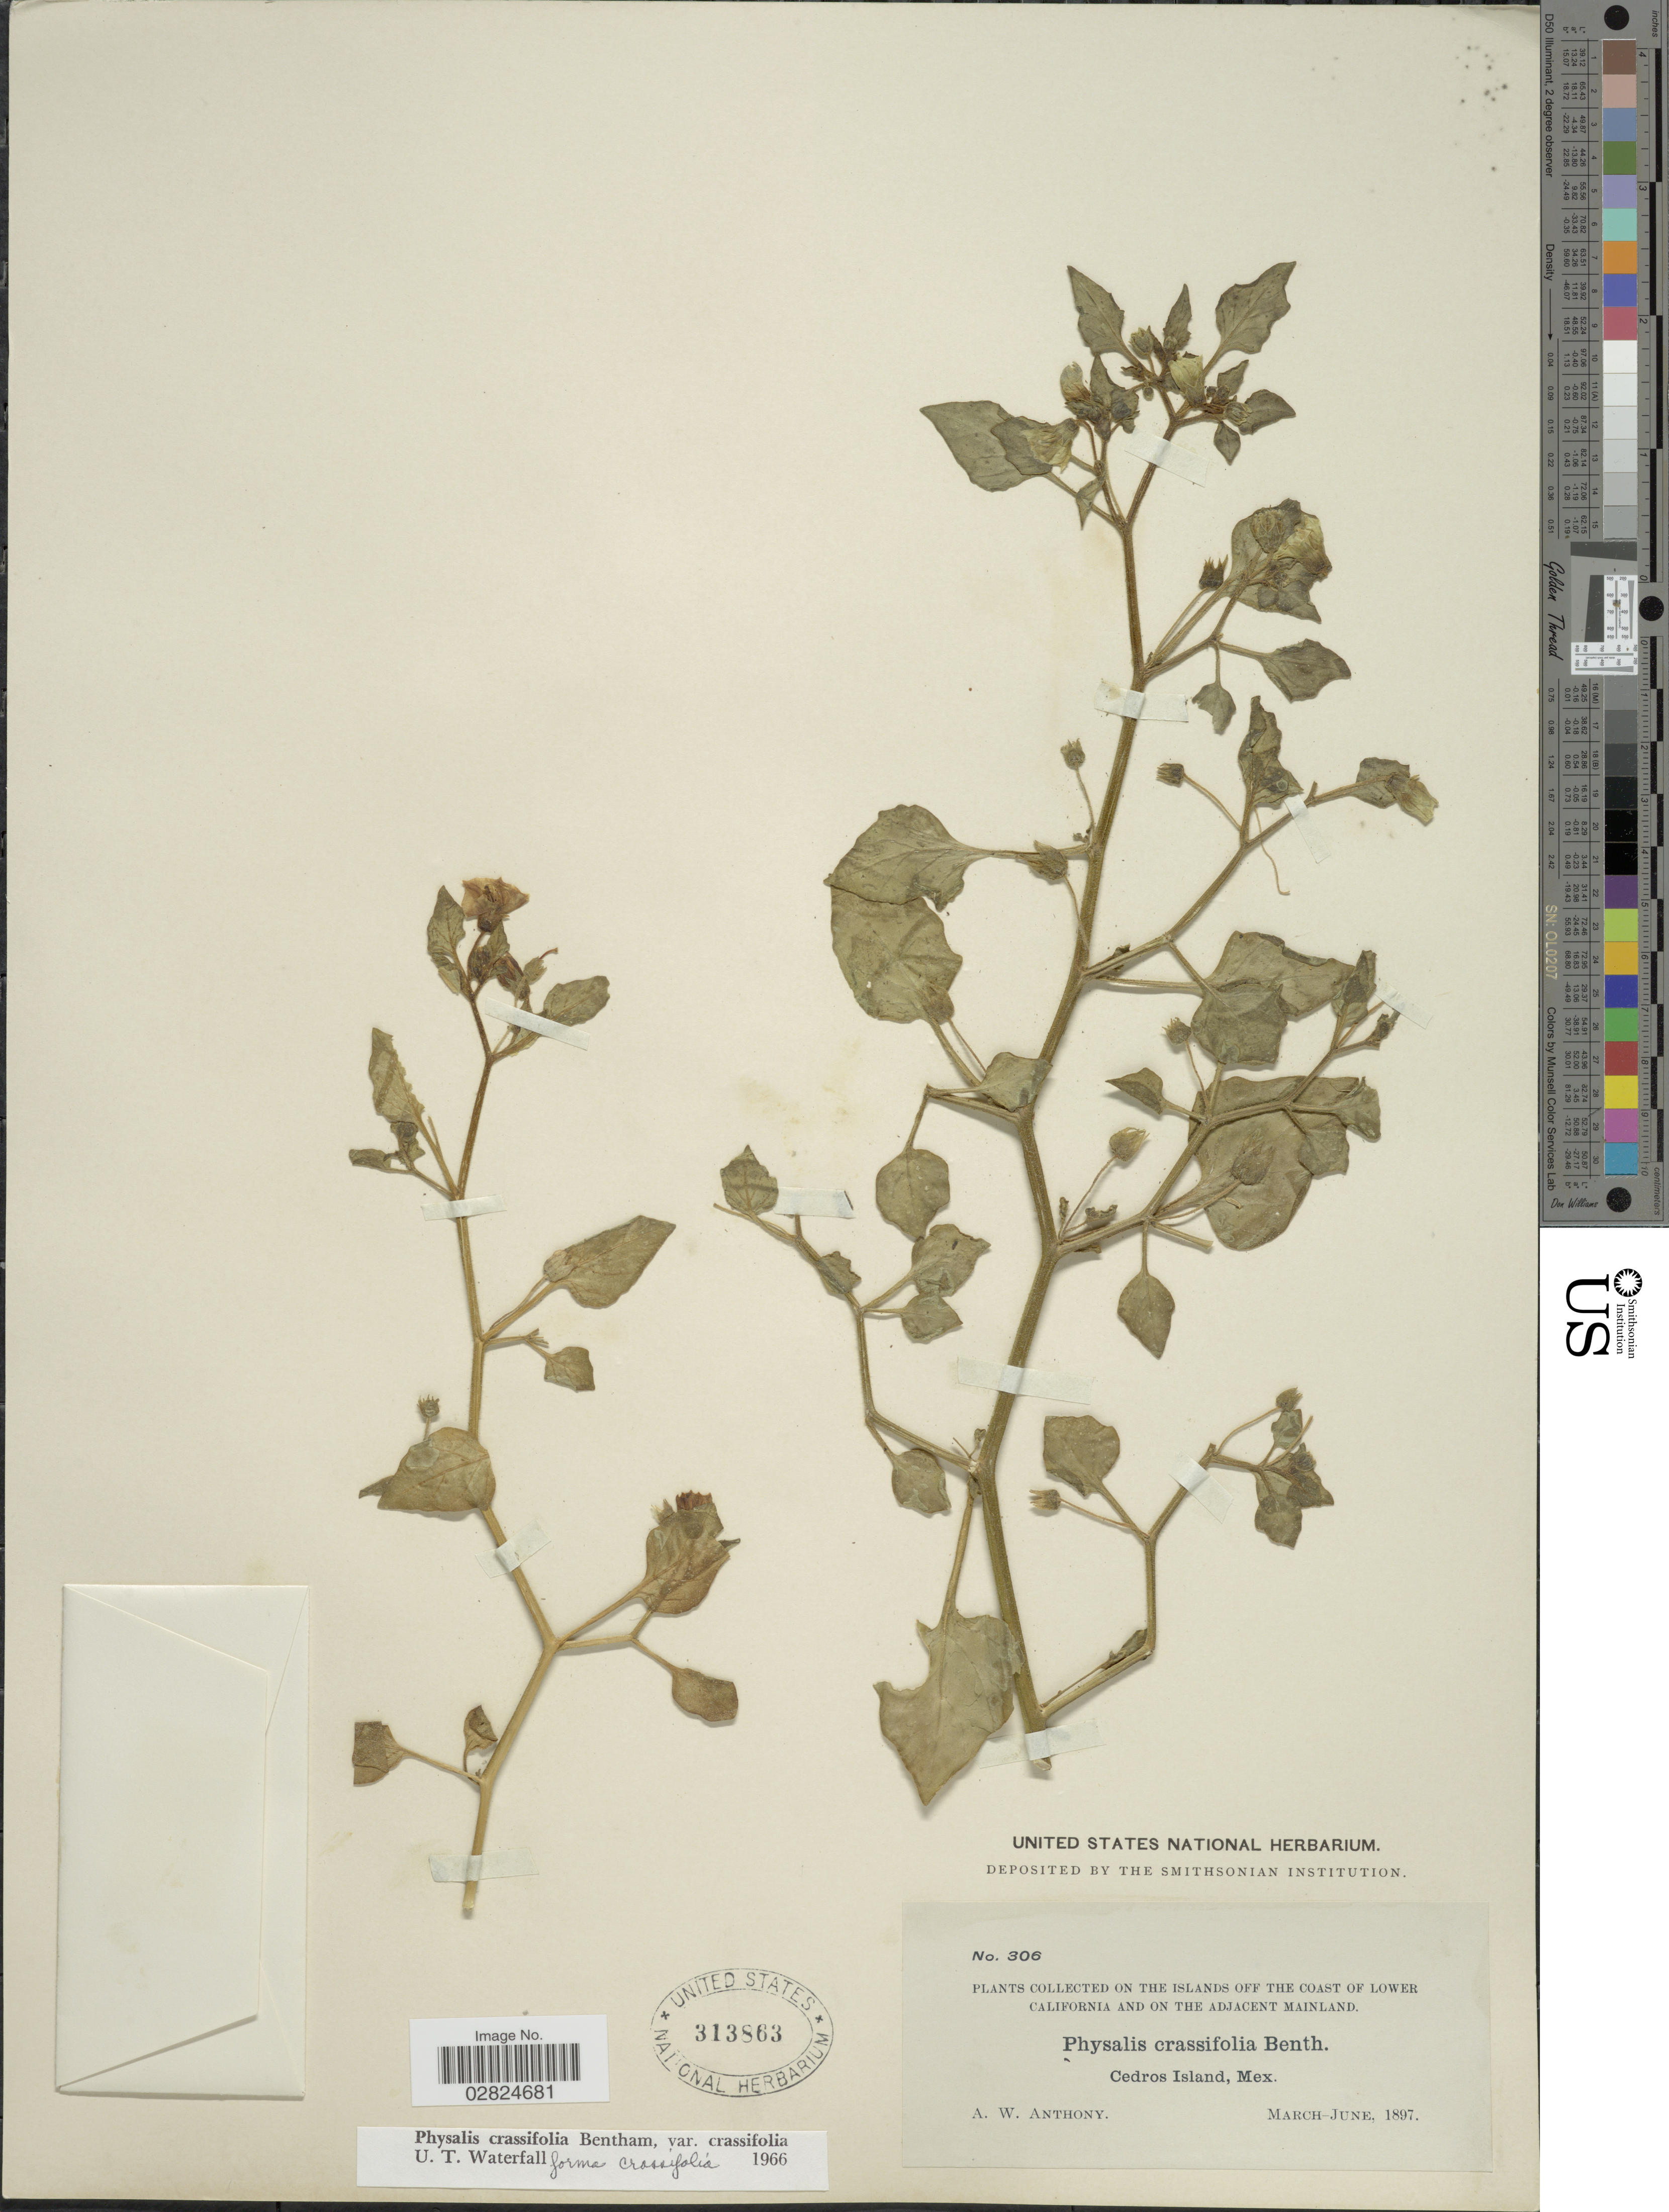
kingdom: Plantae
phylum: Tracheophyta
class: Magnoliopsida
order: Solanales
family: Solanaceae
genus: Physalis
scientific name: Physalis crassifolia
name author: Benth.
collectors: A. W. Anthony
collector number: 306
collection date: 1897-03/1897-06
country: Mexico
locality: On the Islands off the Coast of Lower California and on the Adjacent Mainland. Cedros Island.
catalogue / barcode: US 313863